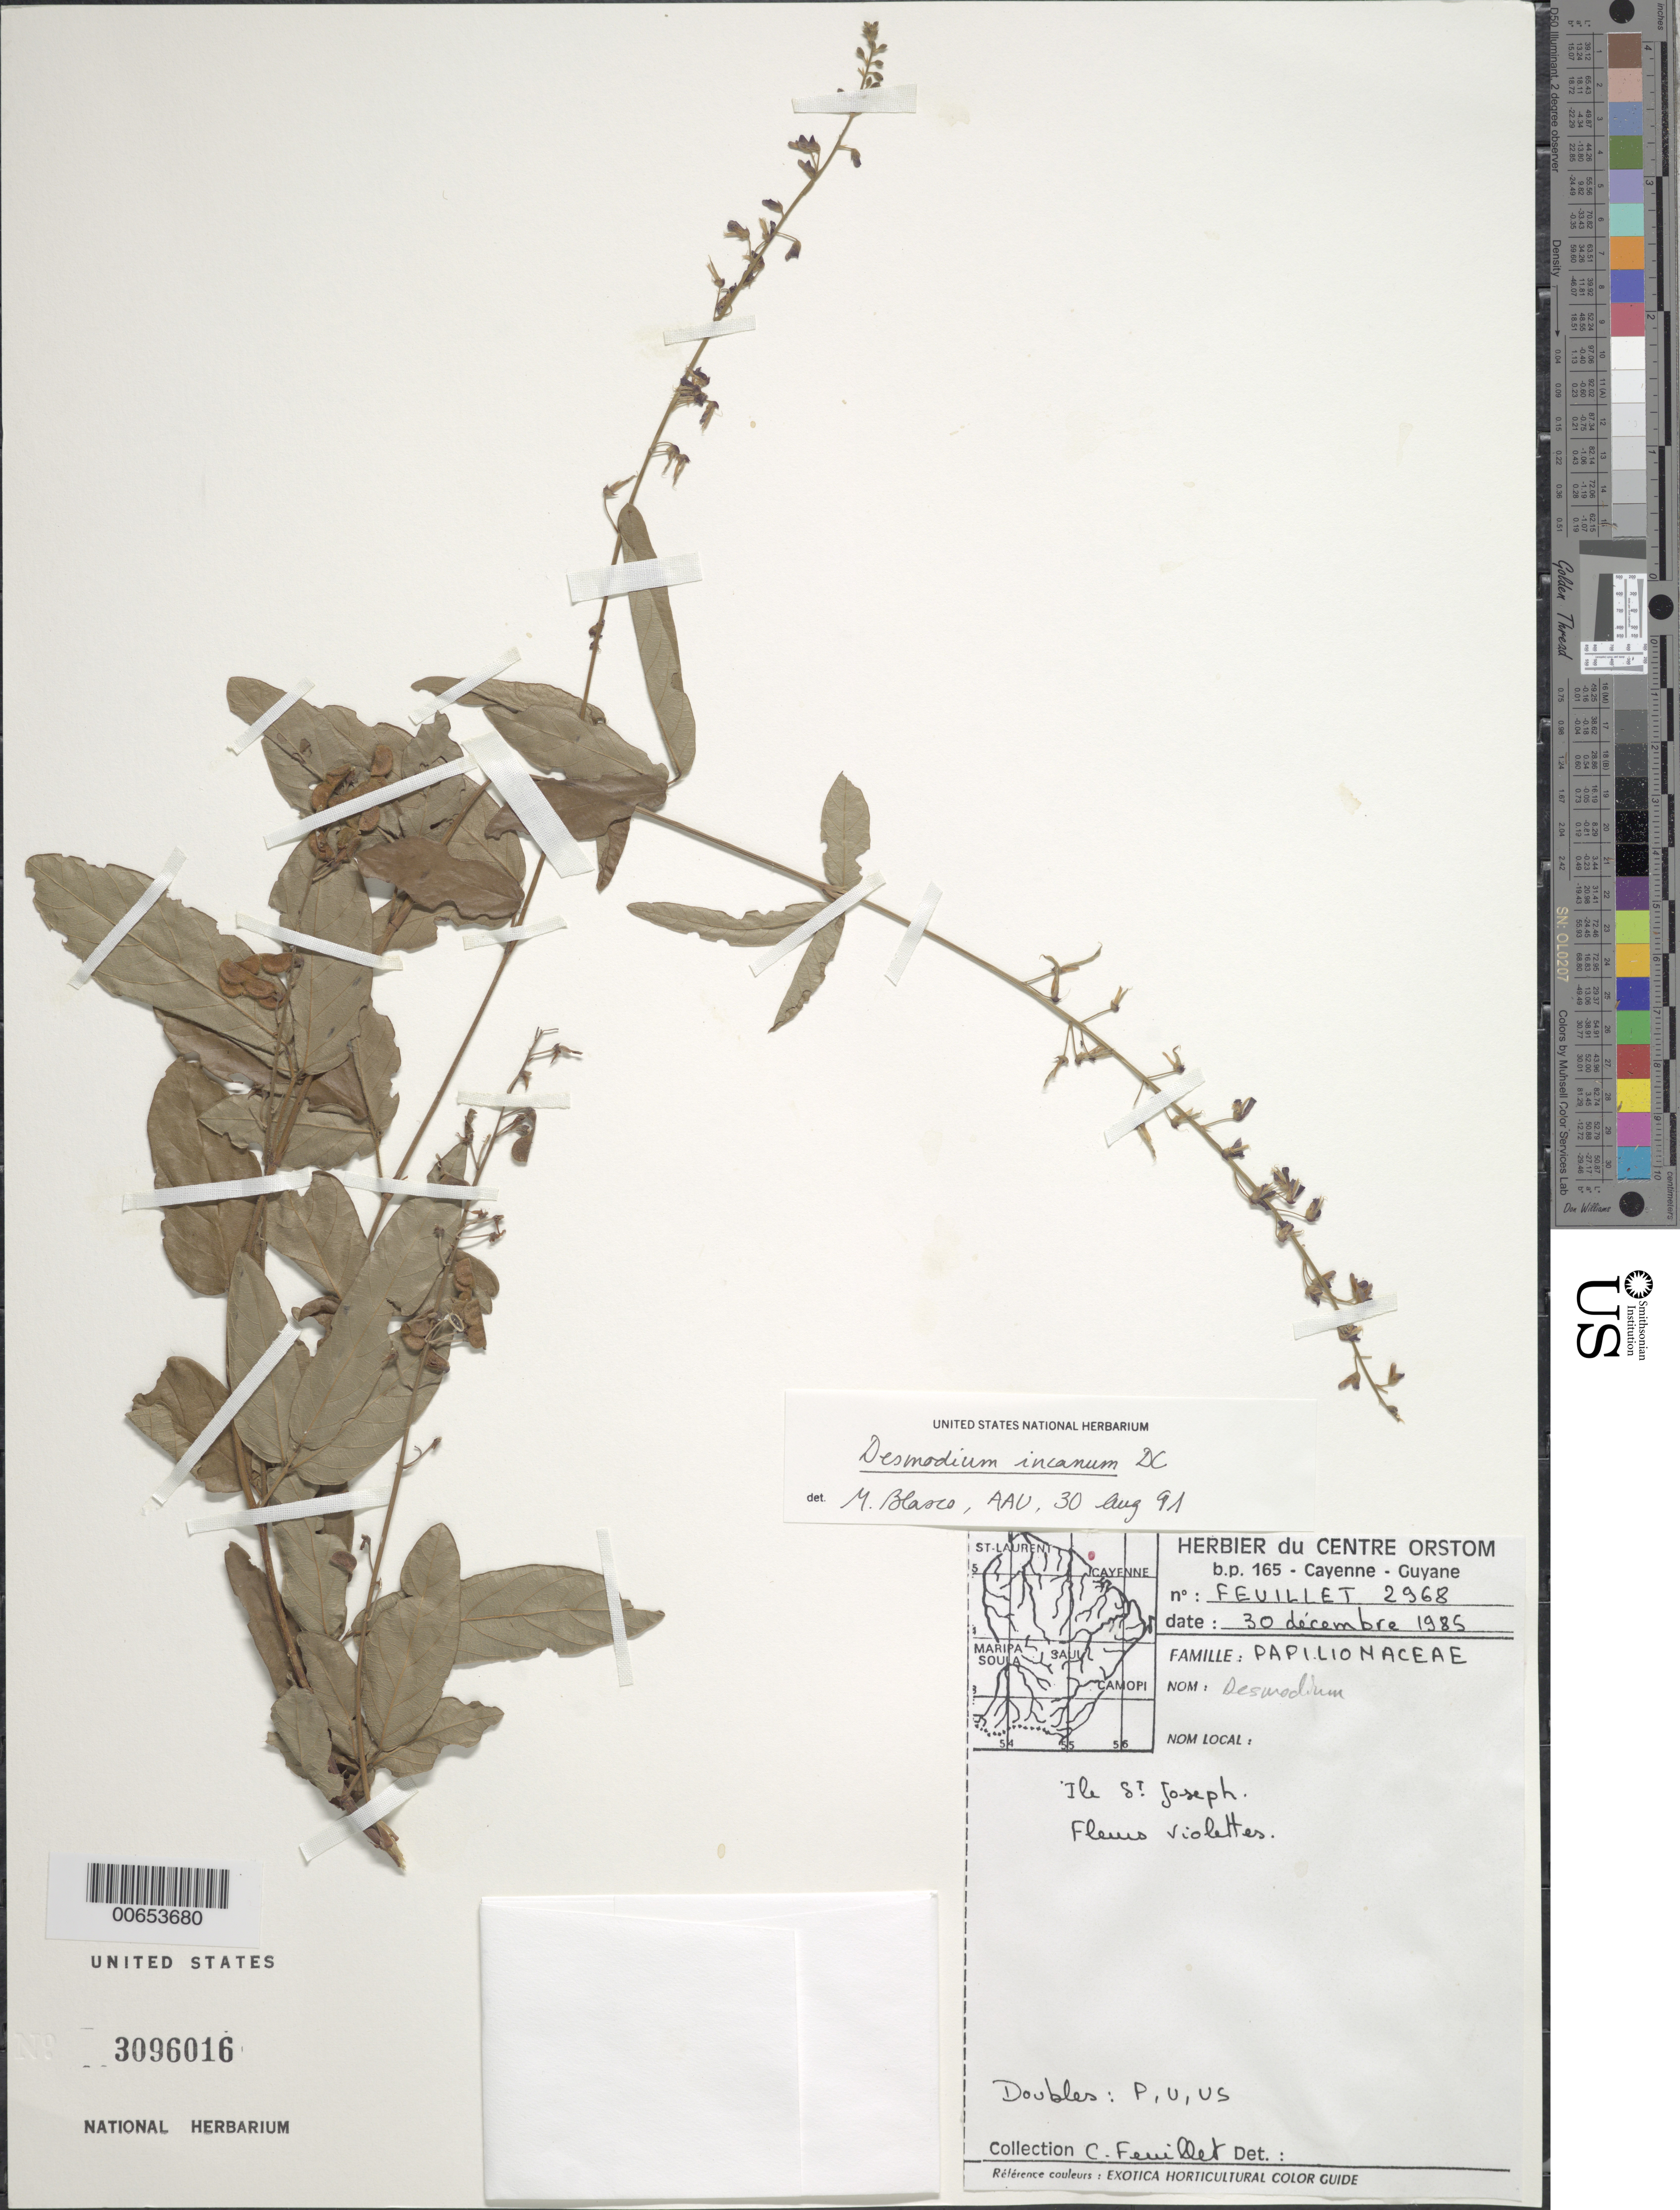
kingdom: Plantae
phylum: Tracheophyta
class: Magnoliopsida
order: Fabales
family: Fabaceae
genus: Desmodium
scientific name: Desmodium incanum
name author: (Sw.) DC.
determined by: Blasco, M.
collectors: C. Feuillet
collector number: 2968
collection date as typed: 30-Dec-85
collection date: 1985-12-30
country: French Guiana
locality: Iles du Salut, Ile St. Joseph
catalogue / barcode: US 3096016